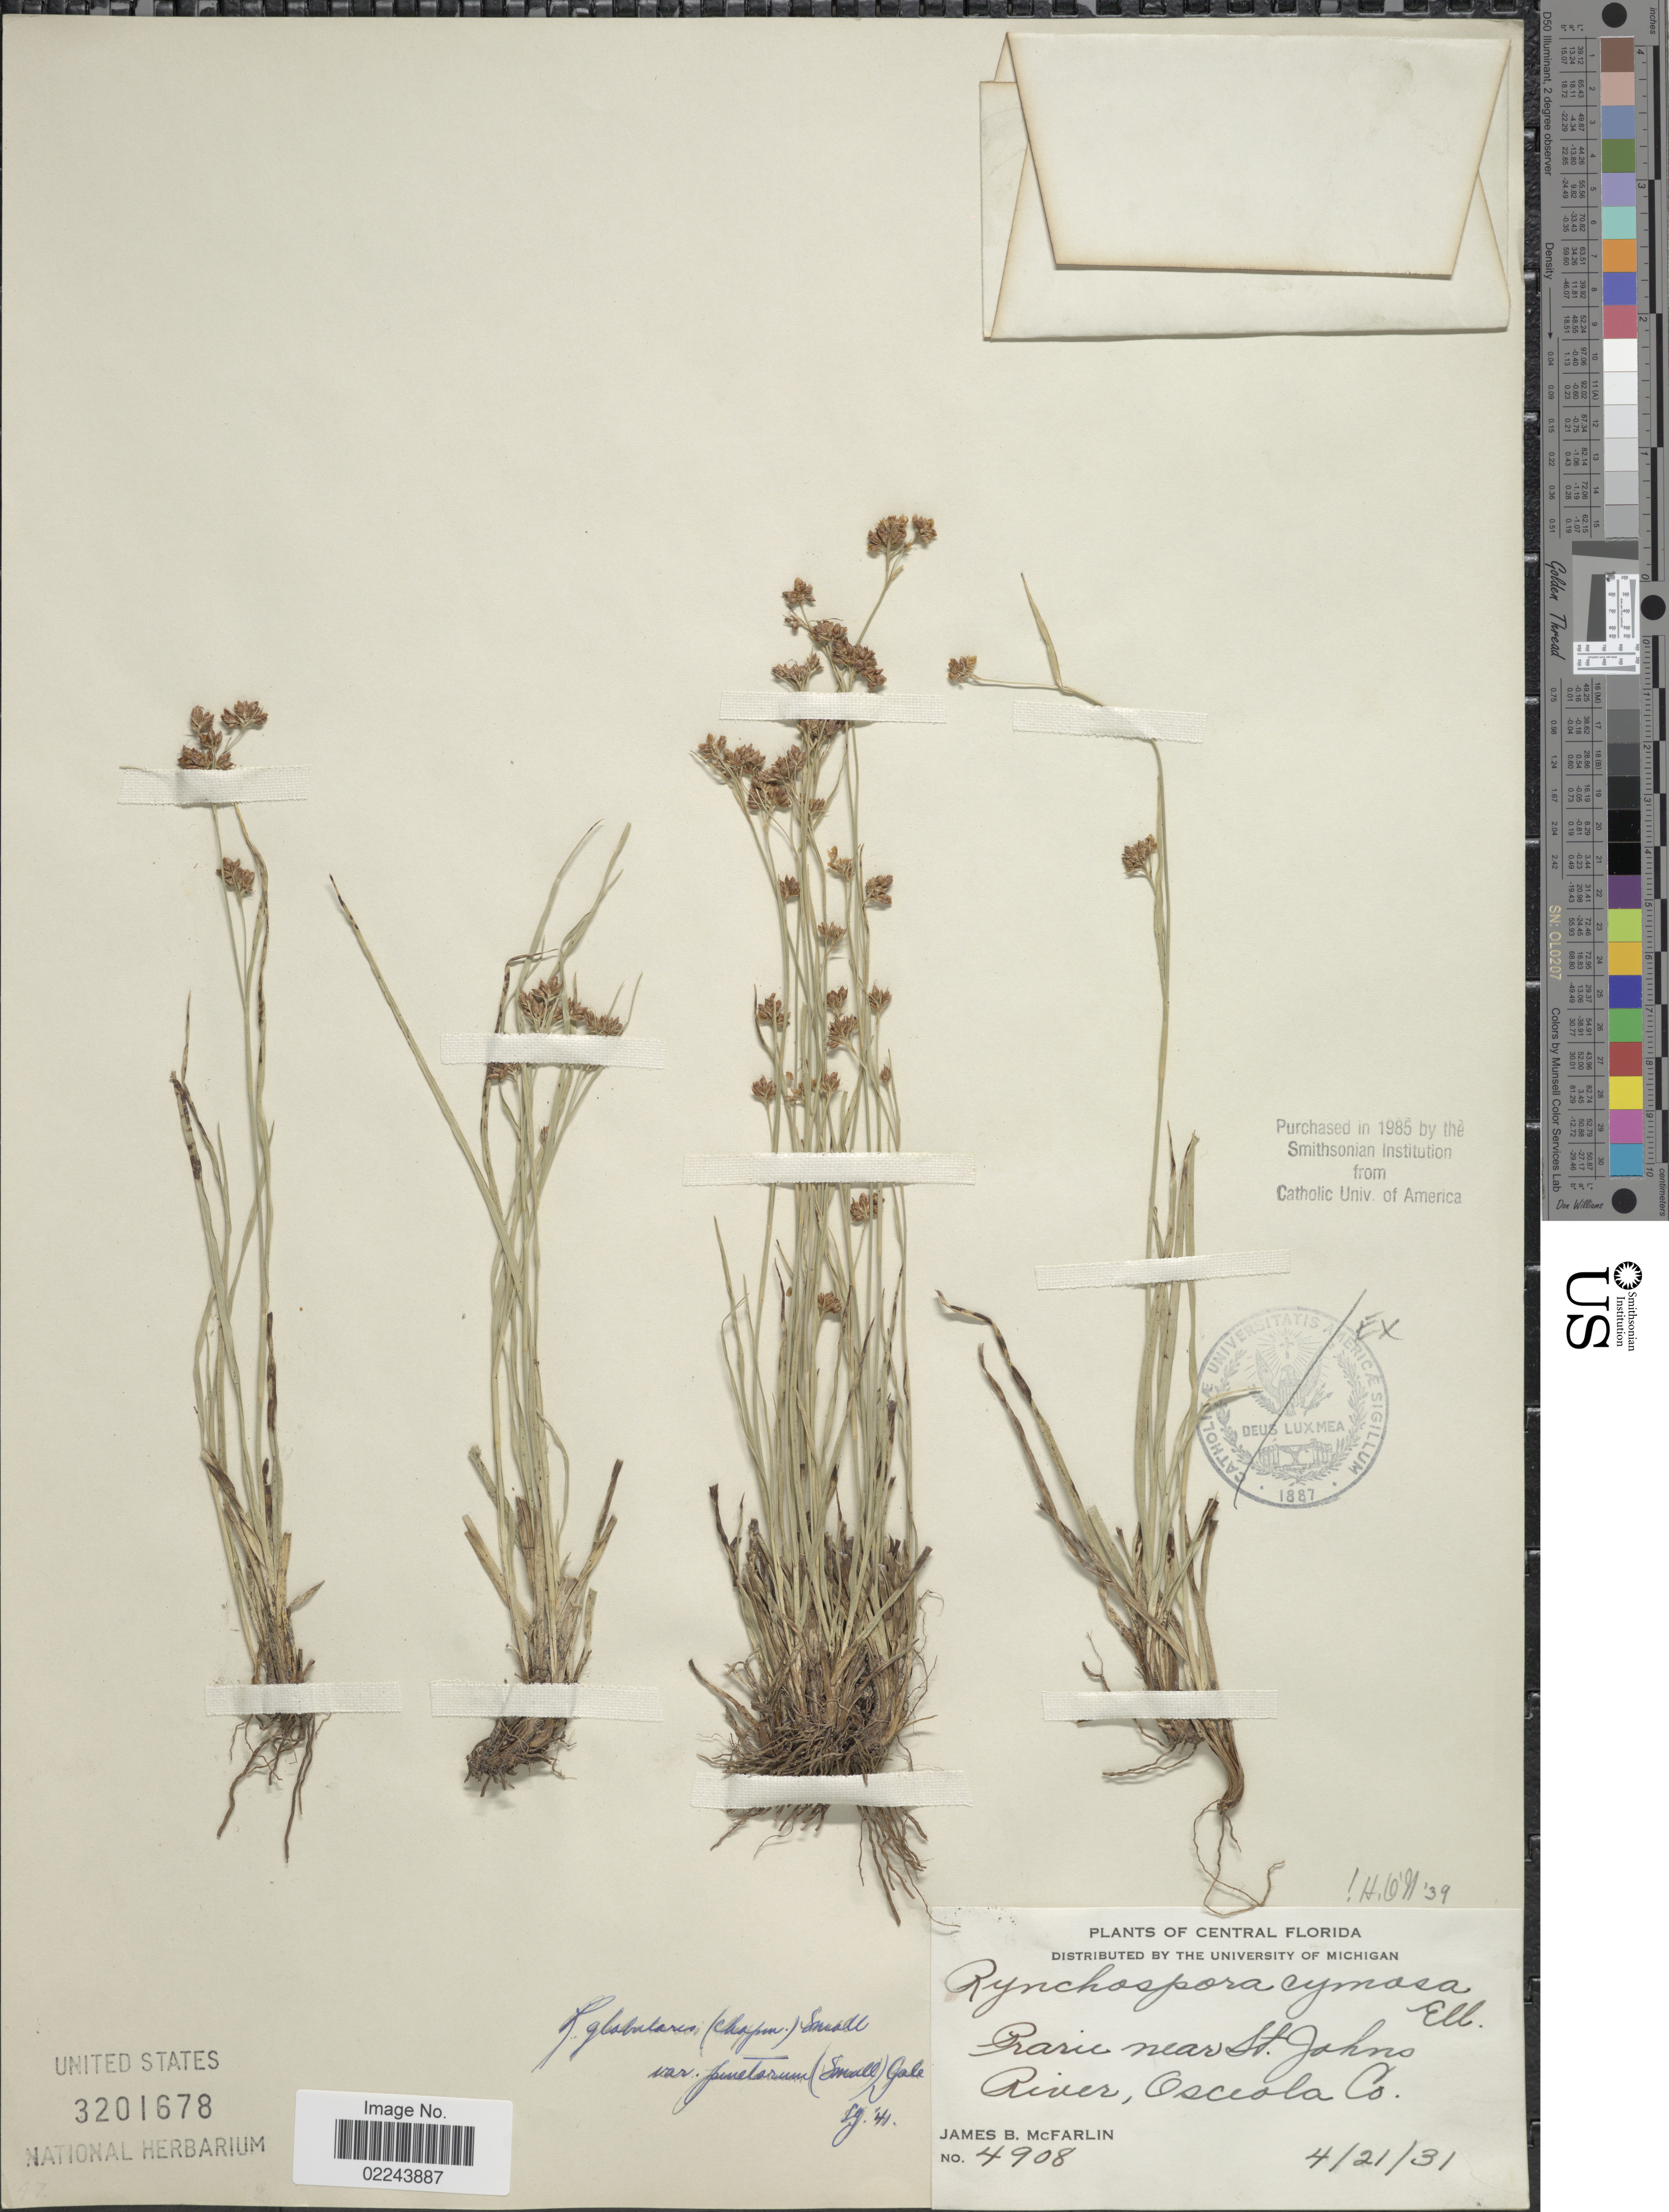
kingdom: Plantae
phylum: Tracheophyta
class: Liliopsida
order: Poales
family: Cyperaceae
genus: Rhynchospora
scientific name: Rhynchospora pinetorum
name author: Britton & Small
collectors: J. McFarlin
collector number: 4908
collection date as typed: Transcribed d/m/y: 21/4/31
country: United States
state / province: Florida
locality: Central Florida, St. Johns River, Osceola Co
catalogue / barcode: US 3201678